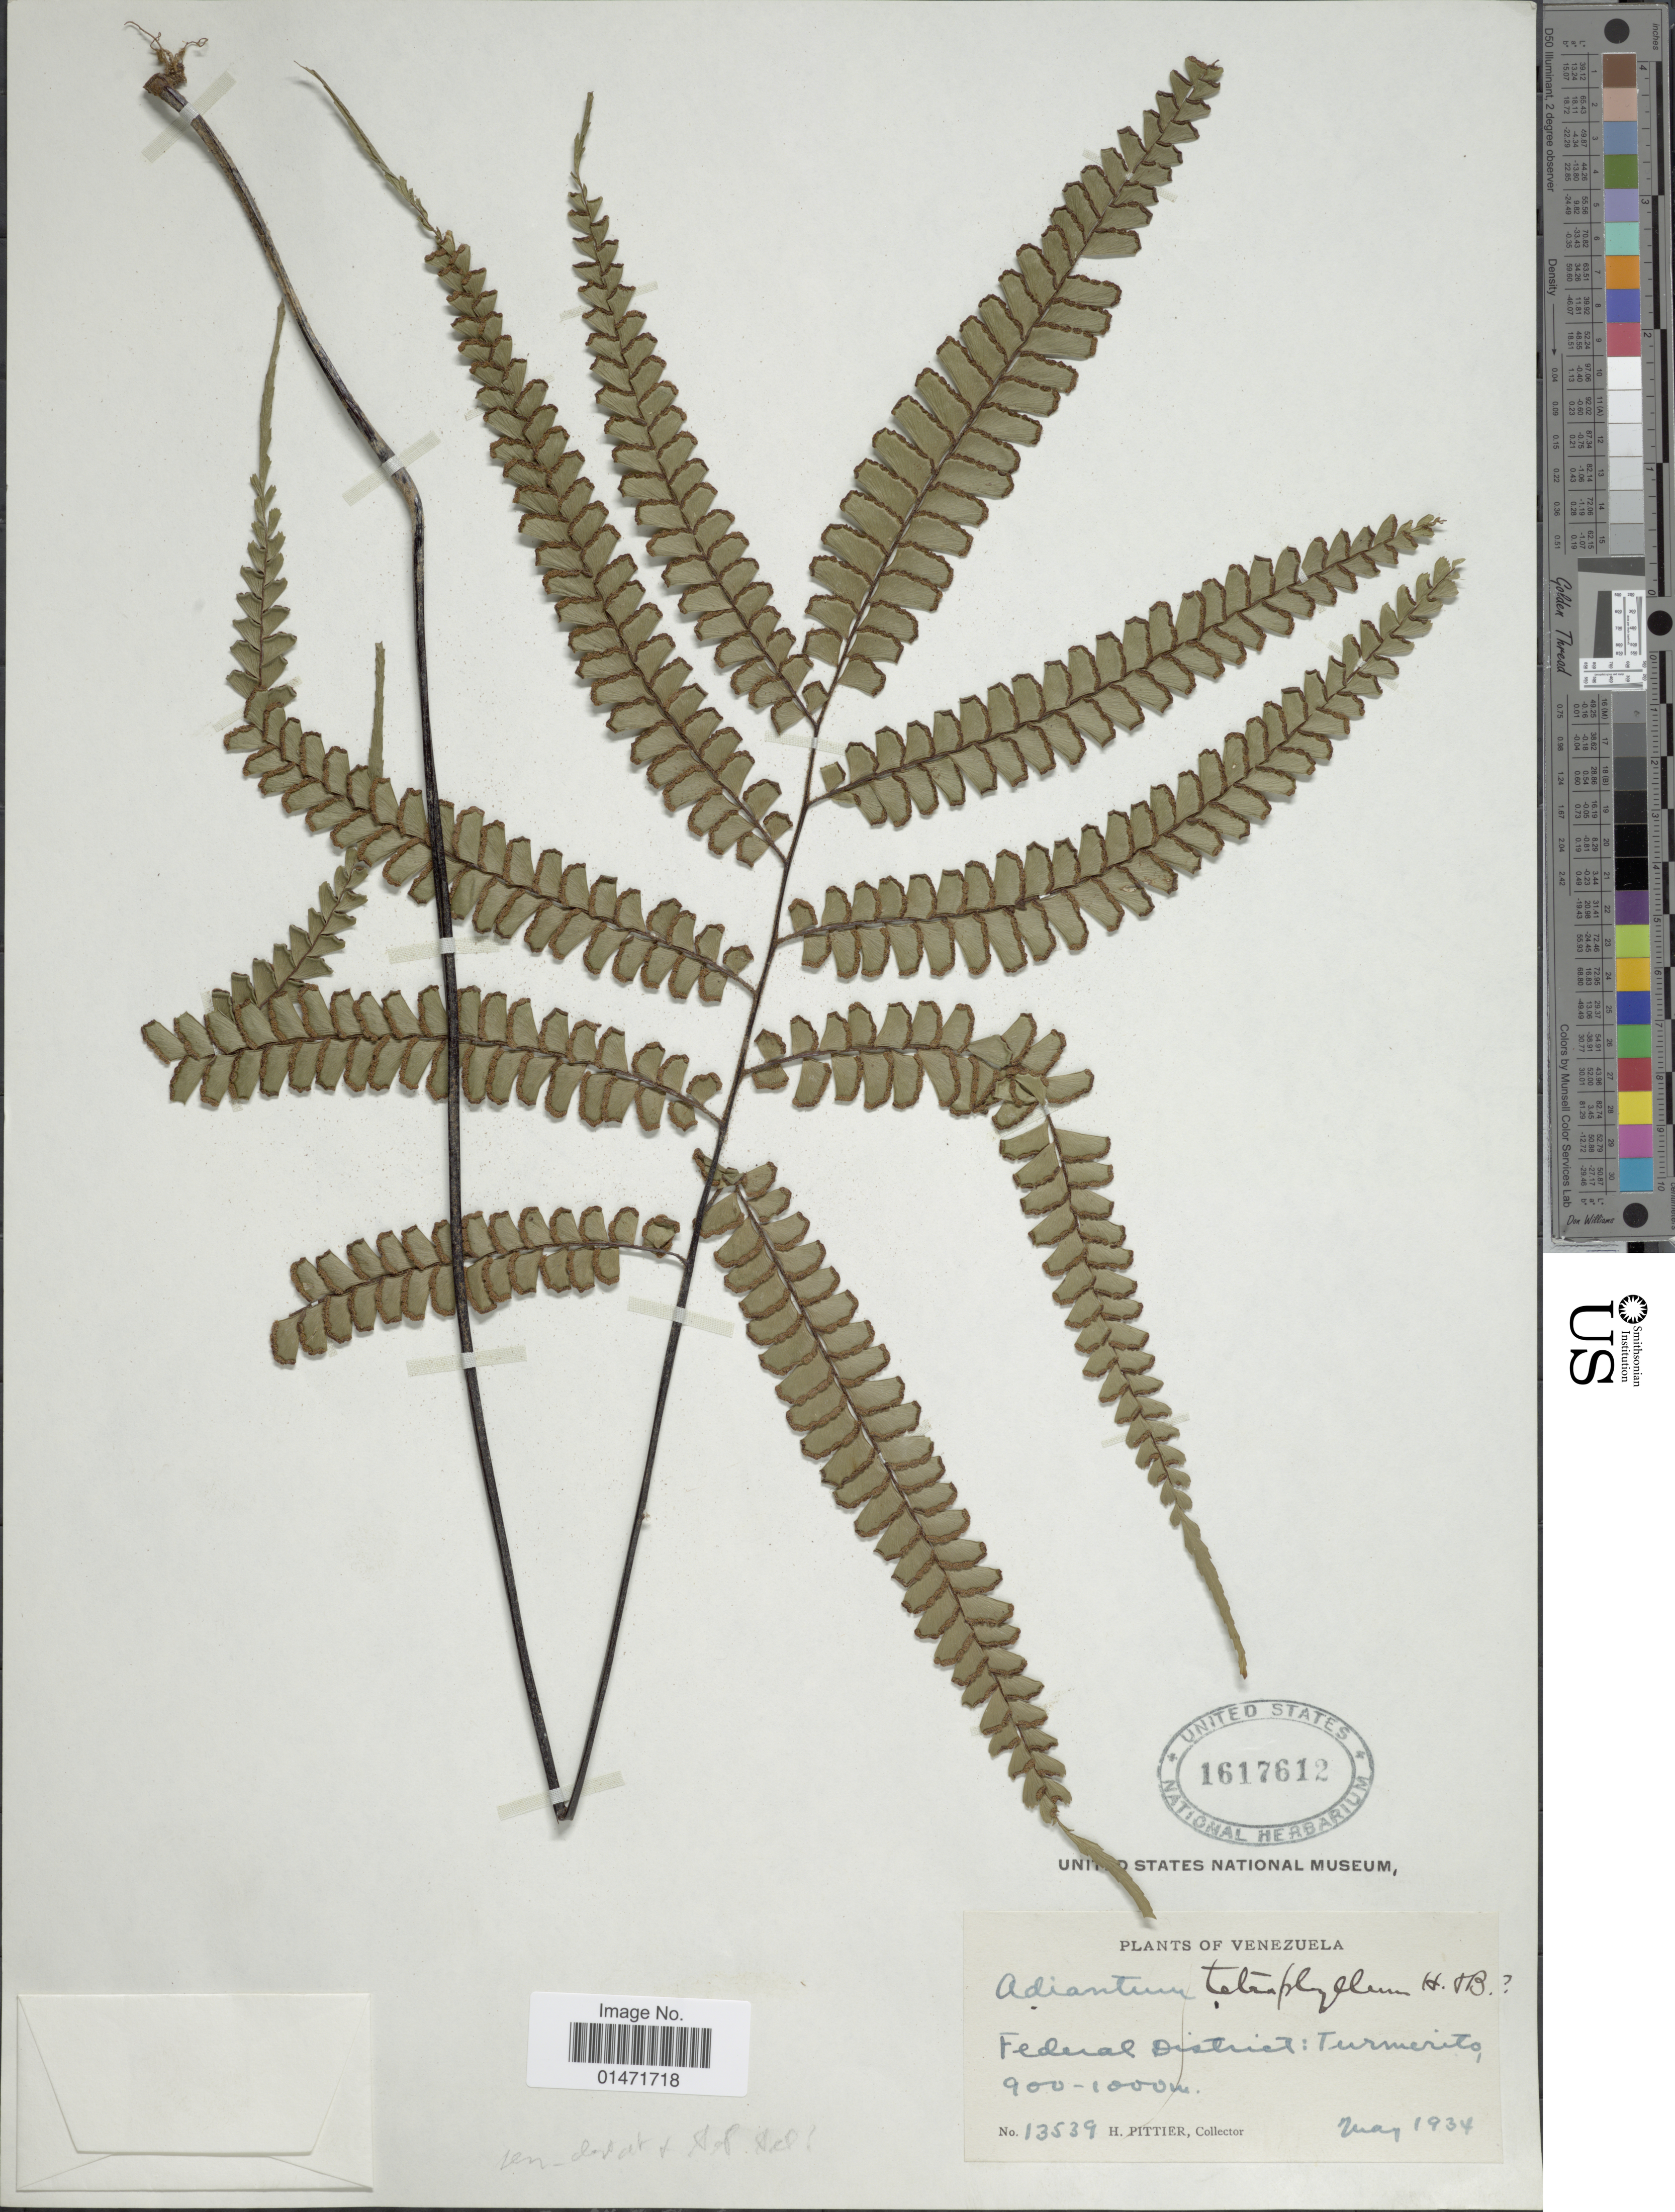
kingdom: Plantae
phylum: Tracheophyta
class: Polypodiopsida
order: Polypodiales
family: Pteridaceae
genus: Adiantum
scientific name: Adiantum tetraphyllum x A. villosum L.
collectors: H. F. Pittier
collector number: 13539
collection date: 1934-05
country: Venezuela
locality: Federal District: Turmerito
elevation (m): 900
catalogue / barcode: US 1617612